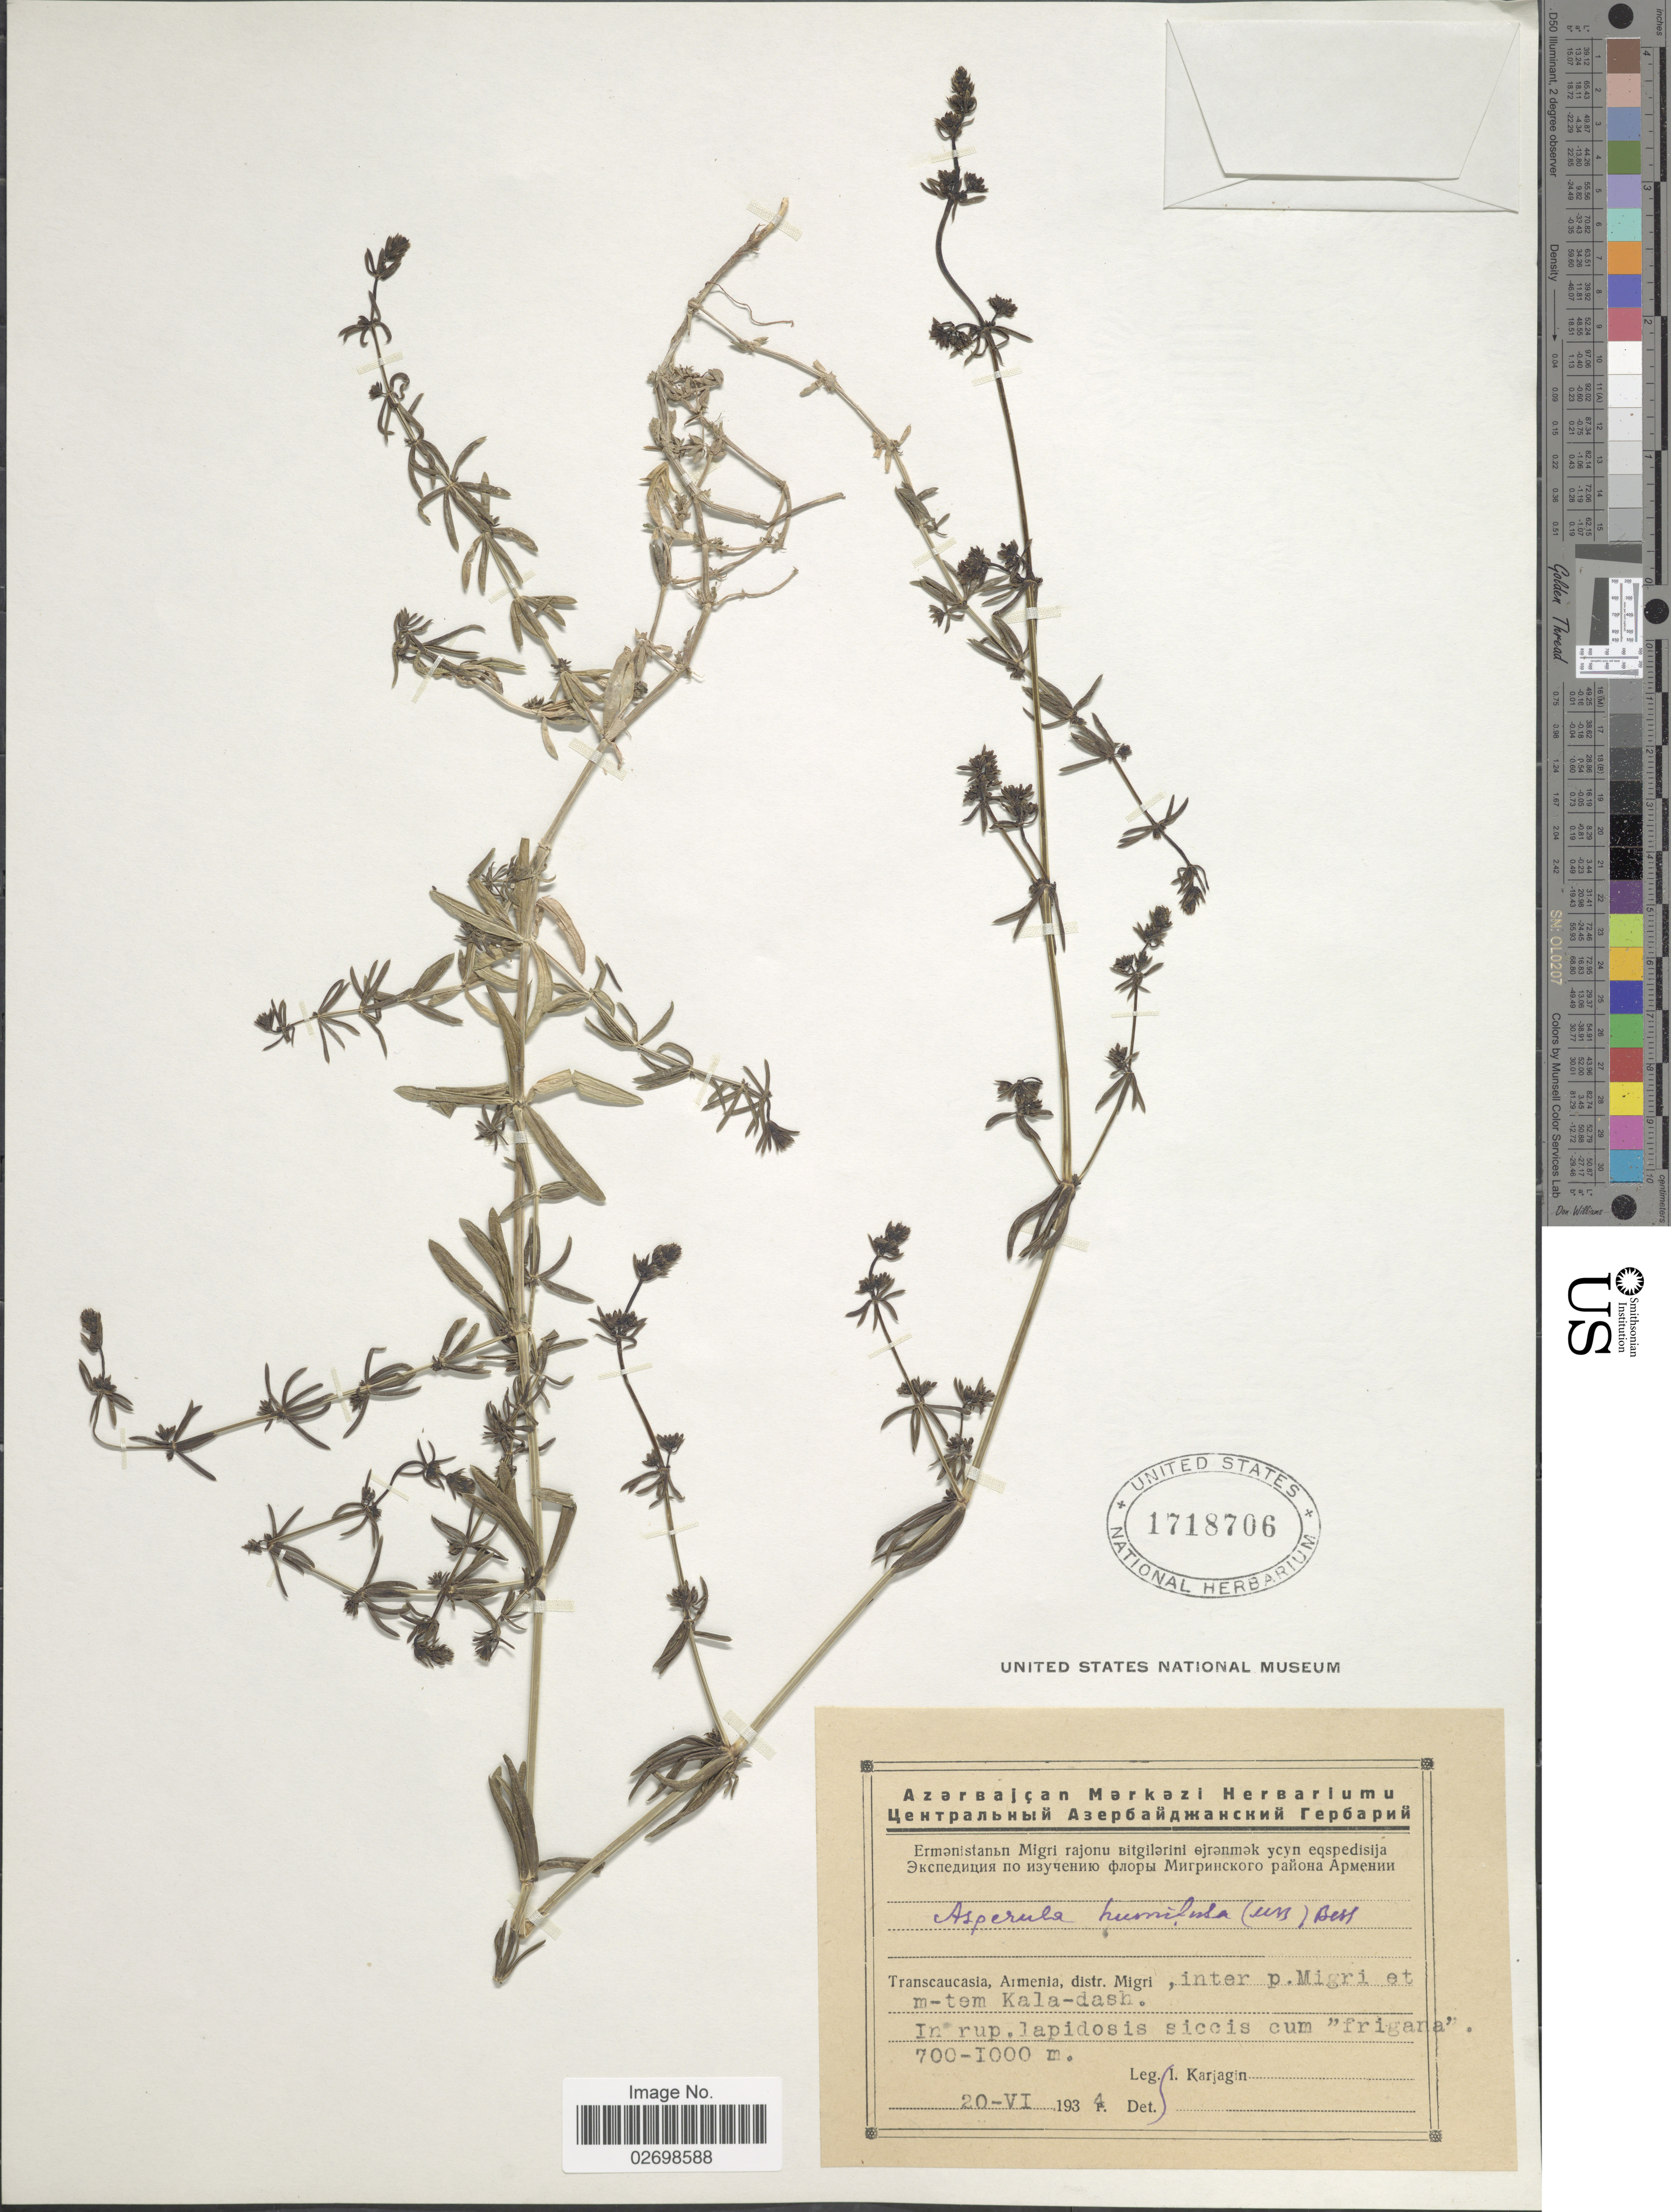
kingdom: Plantae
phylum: Tracheophyta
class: Magnoliopsida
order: Gentianales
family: Rubiaceae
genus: Galium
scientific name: Galium humifusum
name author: M. Bieb.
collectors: I. Karjagin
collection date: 1934-06-20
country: Armenia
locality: Transcaucasia, inter p. Migri et m-tem Kala-dash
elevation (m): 700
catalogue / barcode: US 1718706